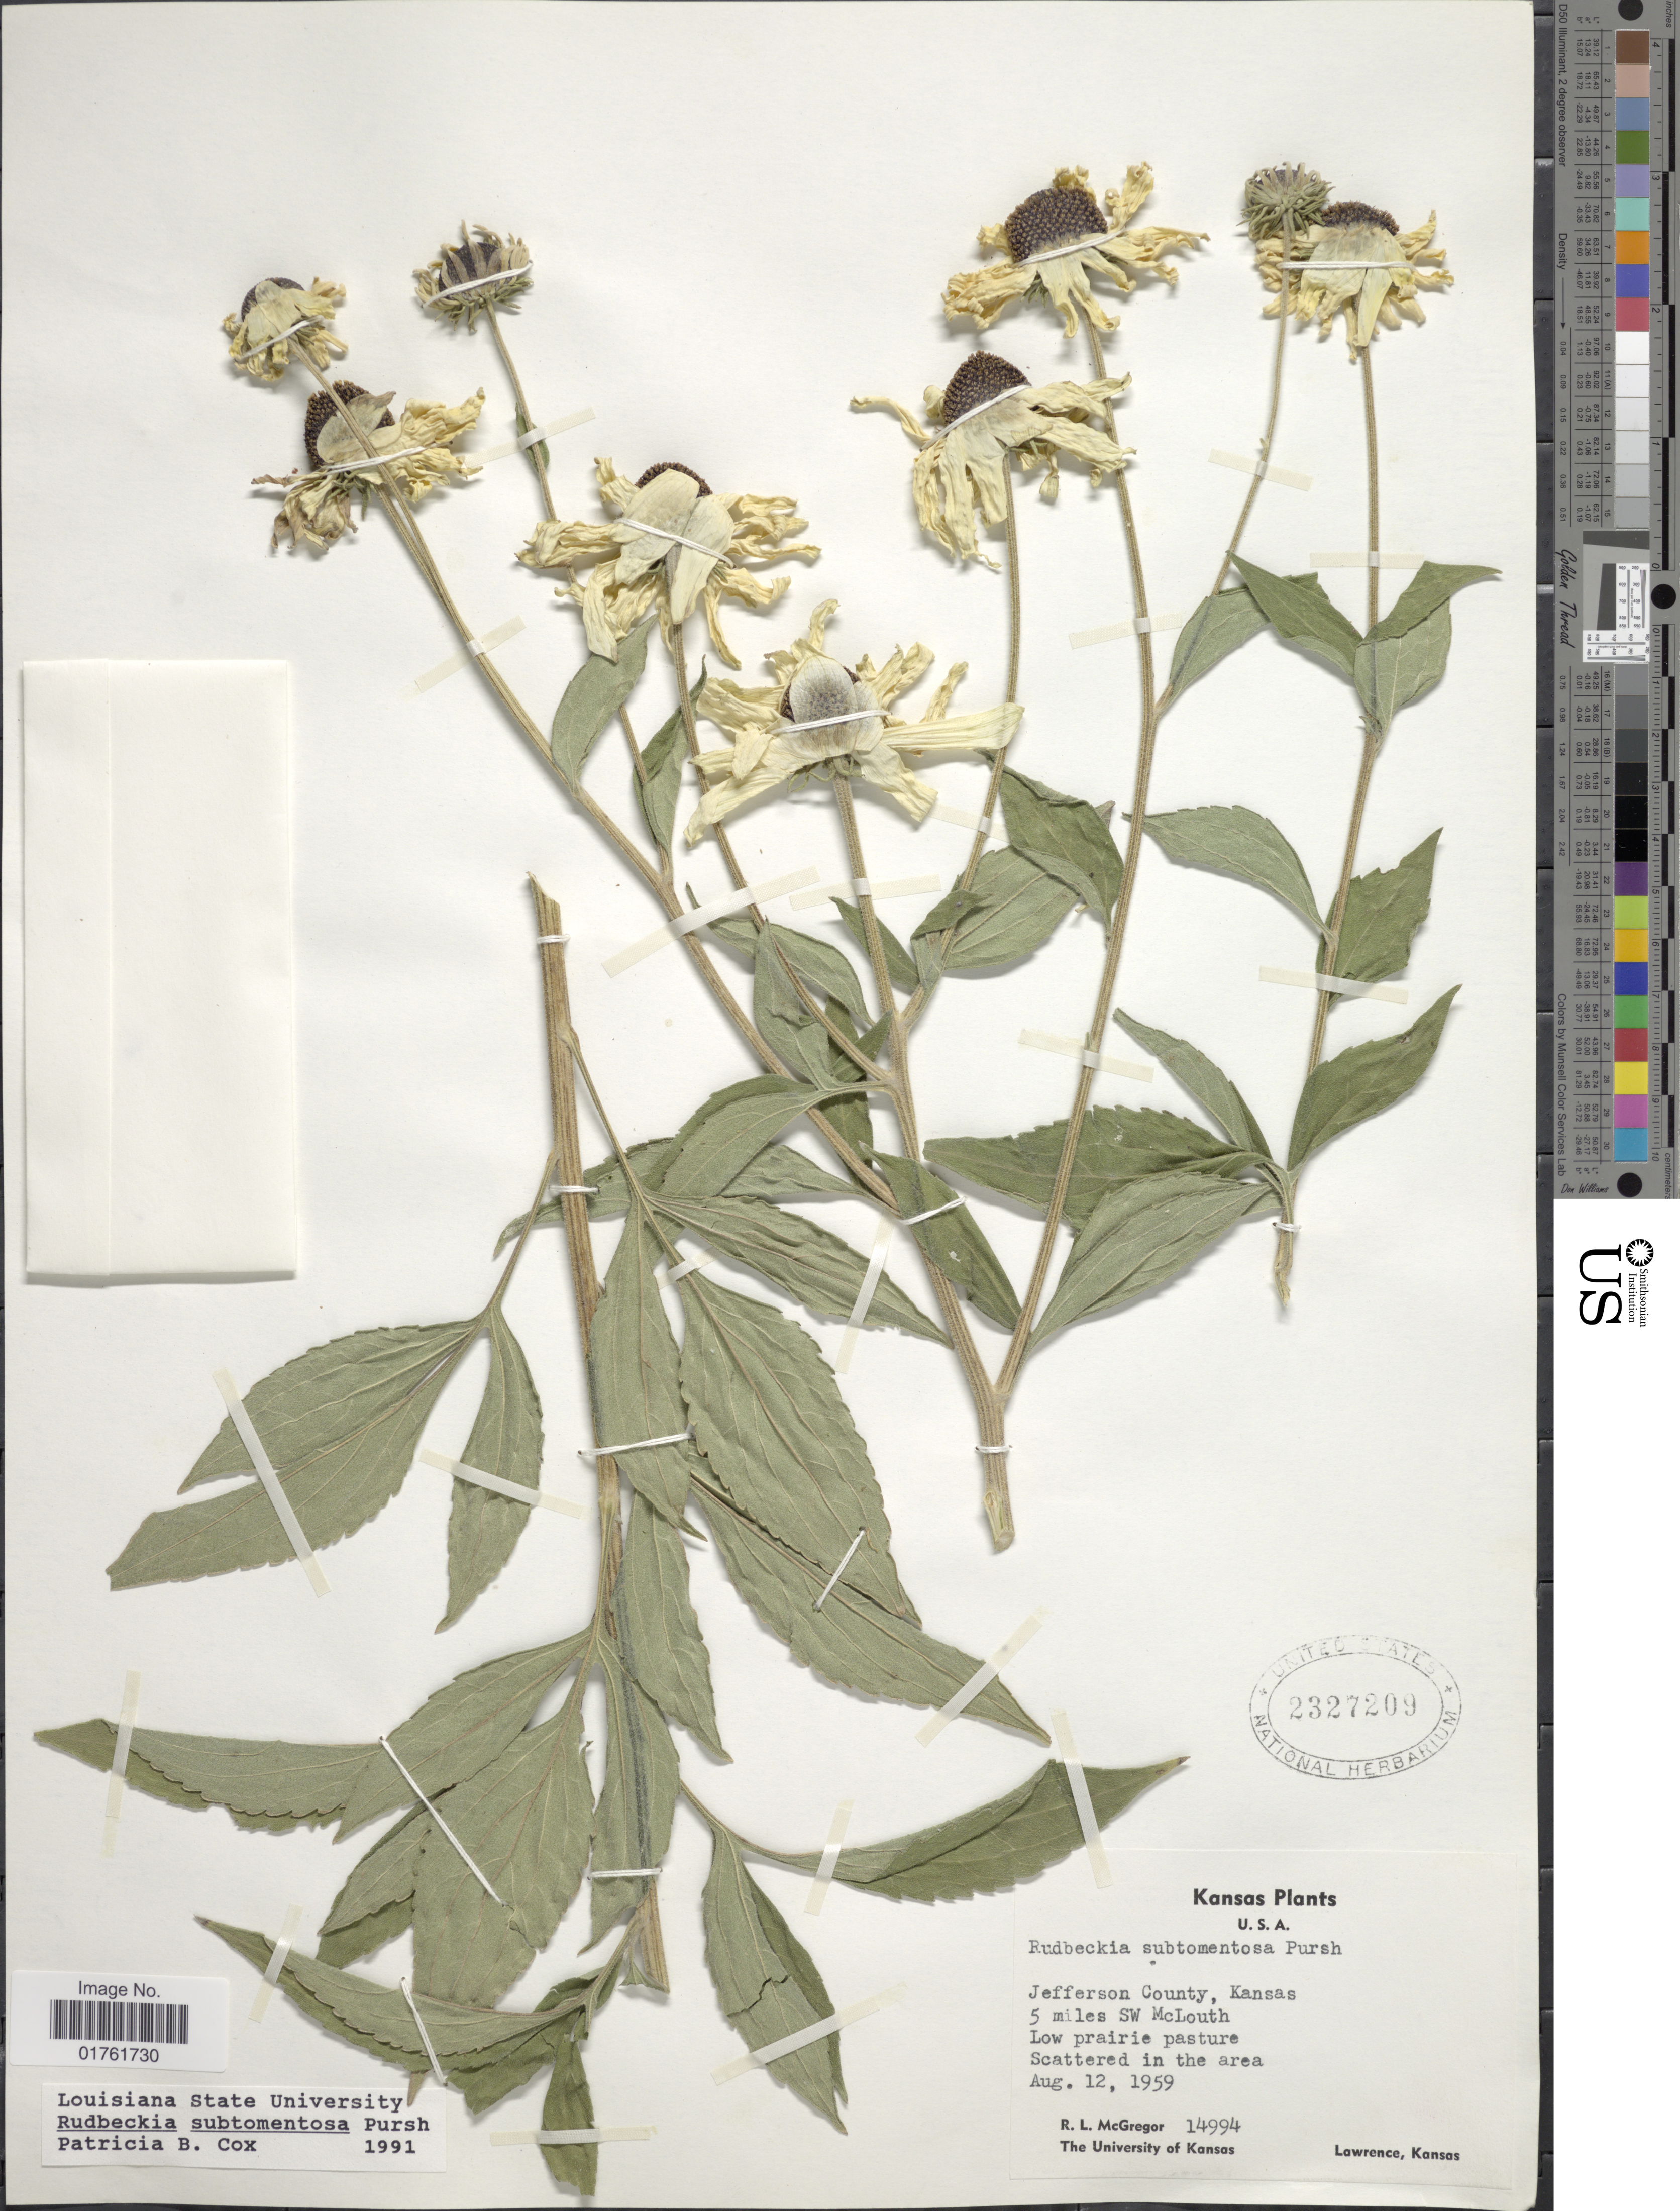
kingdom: Plantae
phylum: Tracheophyta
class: Magnoliopsida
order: Asterales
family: Asteraceae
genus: Rudbeckia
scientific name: Rudbeckia subtomentosa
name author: Pursh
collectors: R. McGregor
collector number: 14994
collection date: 1959-08-12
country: United States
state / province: Kansas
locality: Jefferson County, Kansas, 5 miles SW McLouth, Low prairie pasture Scattered in the area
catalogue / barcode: US 2327209